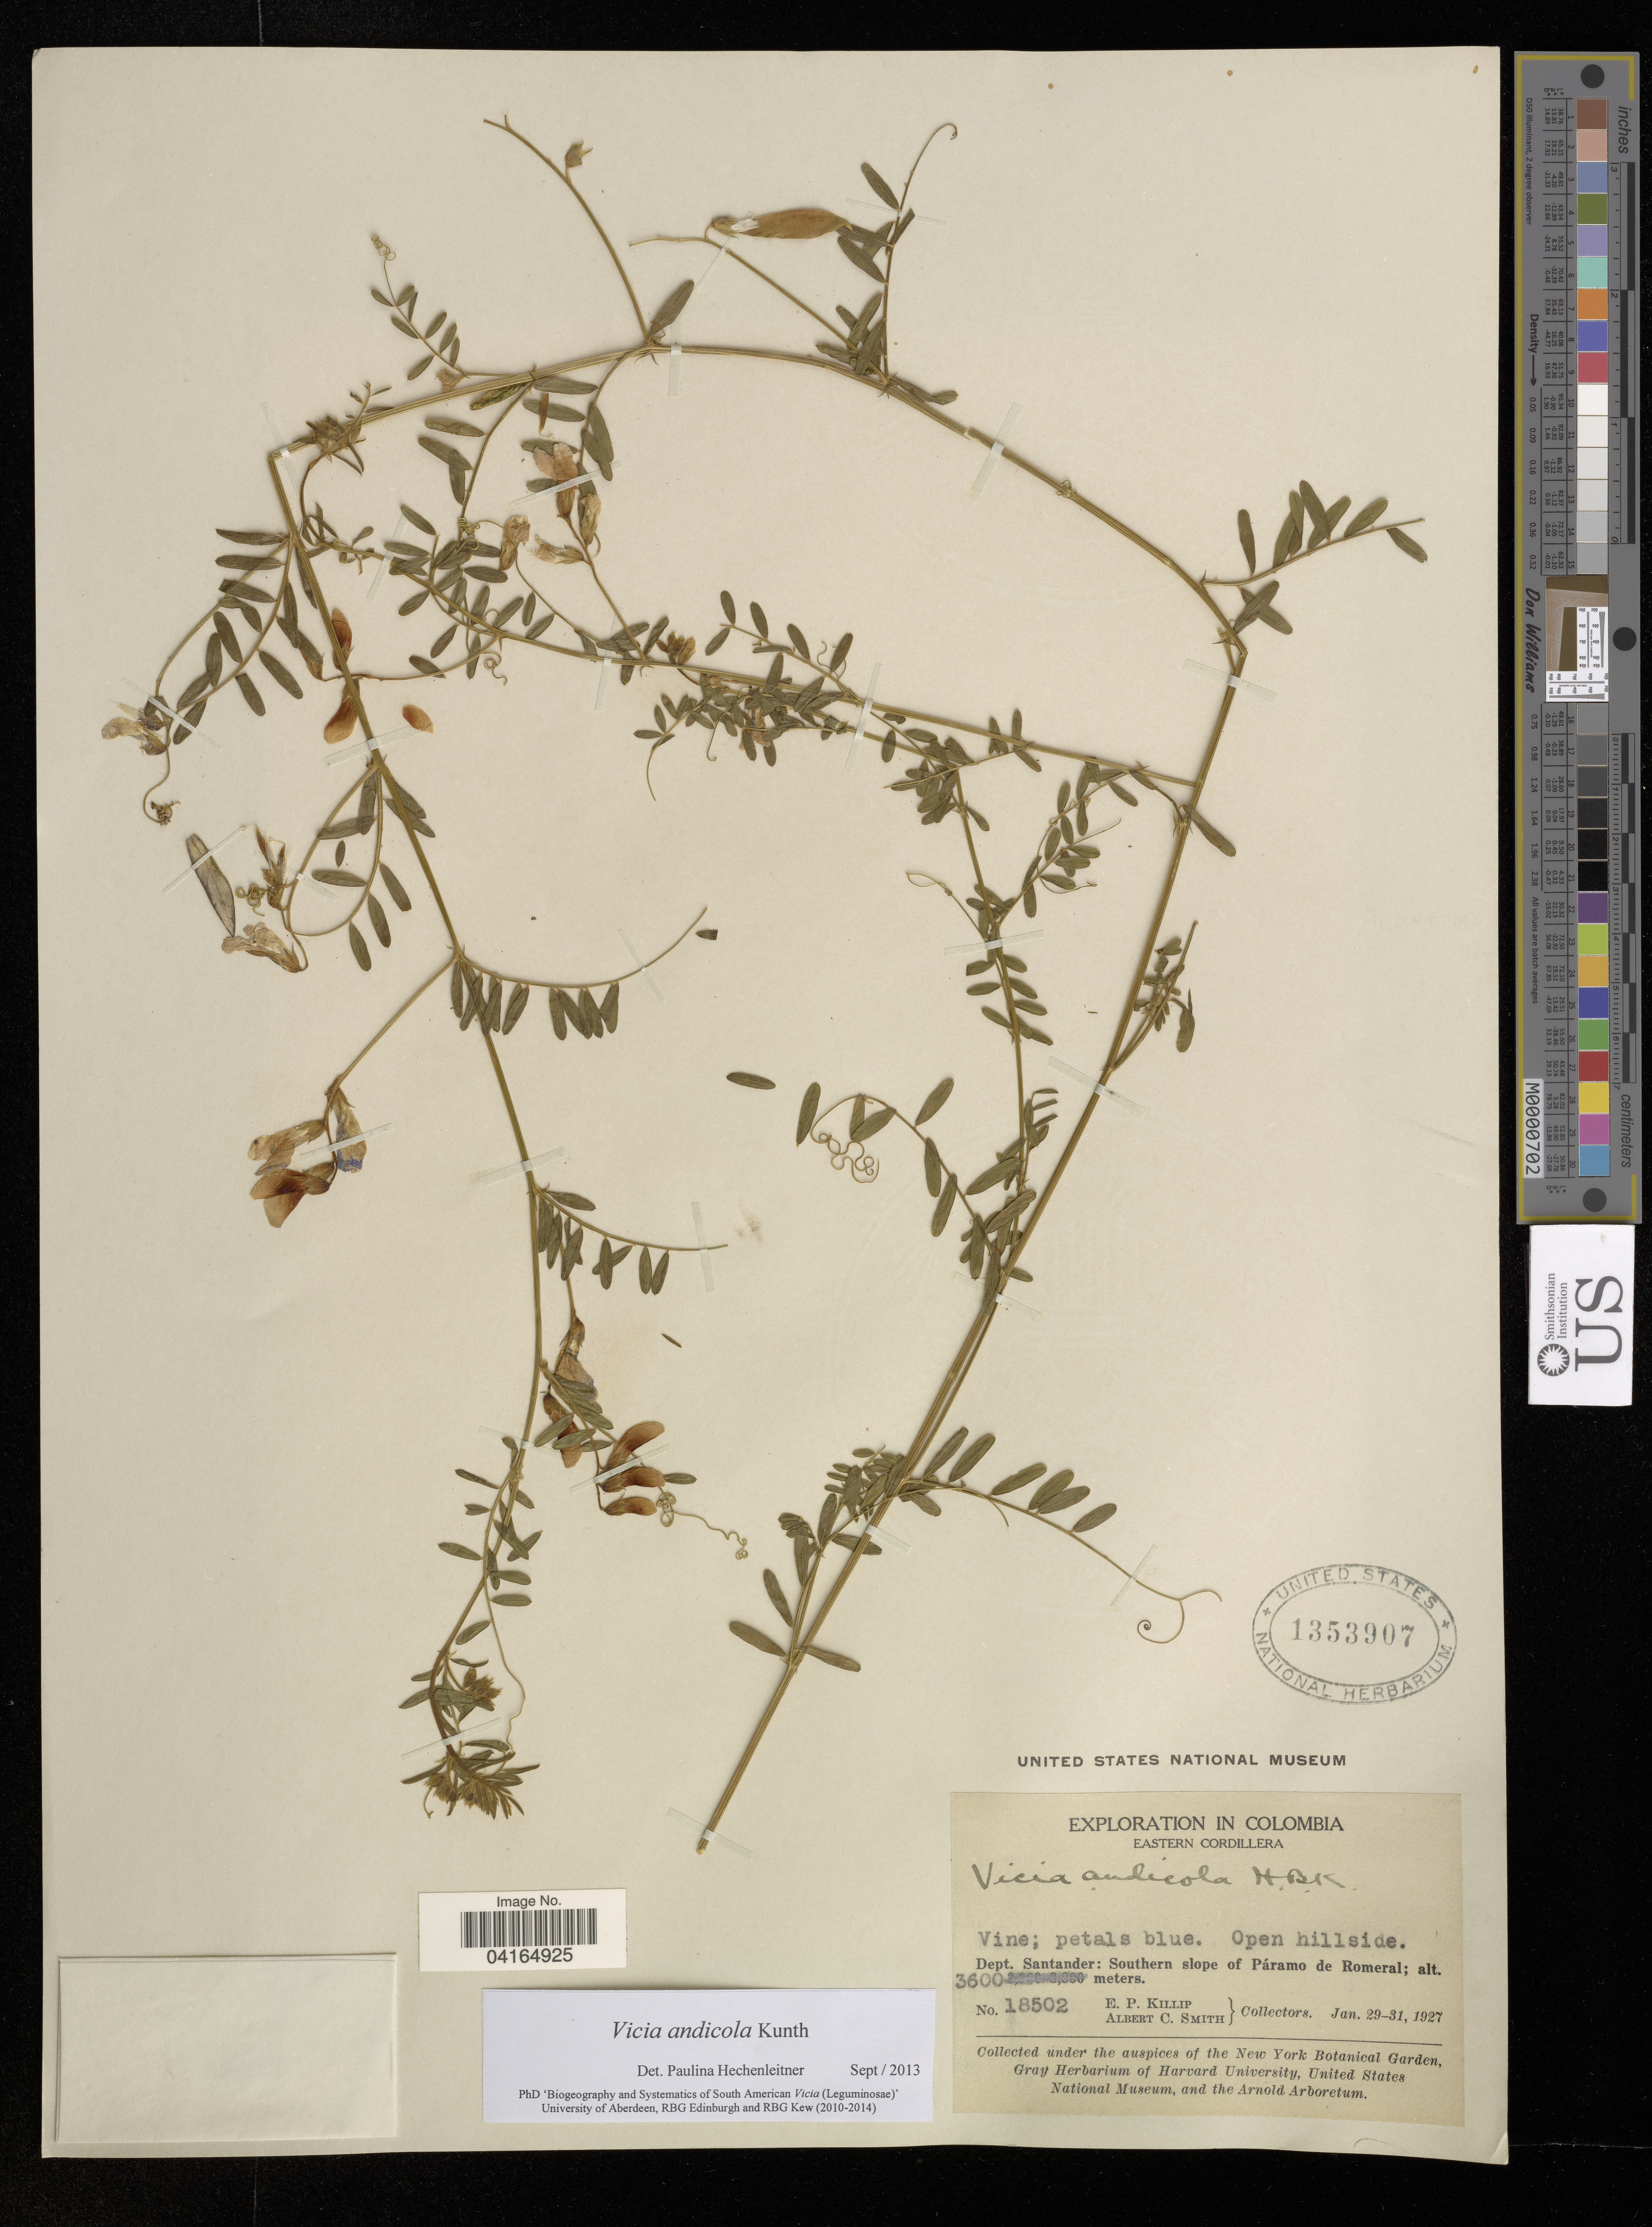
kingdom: Plantae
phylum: Tracheophyta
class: Magnoliopsida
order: Fabales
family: Fabaceae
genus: Vicia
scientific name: Vicia andicola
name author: Kunth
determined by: Hechenleitner, Paulina, RBG Edinburgh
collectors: E. P. Killip & A. C. Smith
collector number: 18502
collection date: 1927-01-29/1927-01-31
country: Colombia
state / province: Santander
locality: Eastern Cordillera. Dept. Santander: Southern slope of Páramo de Romeral.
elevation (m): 3600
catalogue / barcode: US 1353907